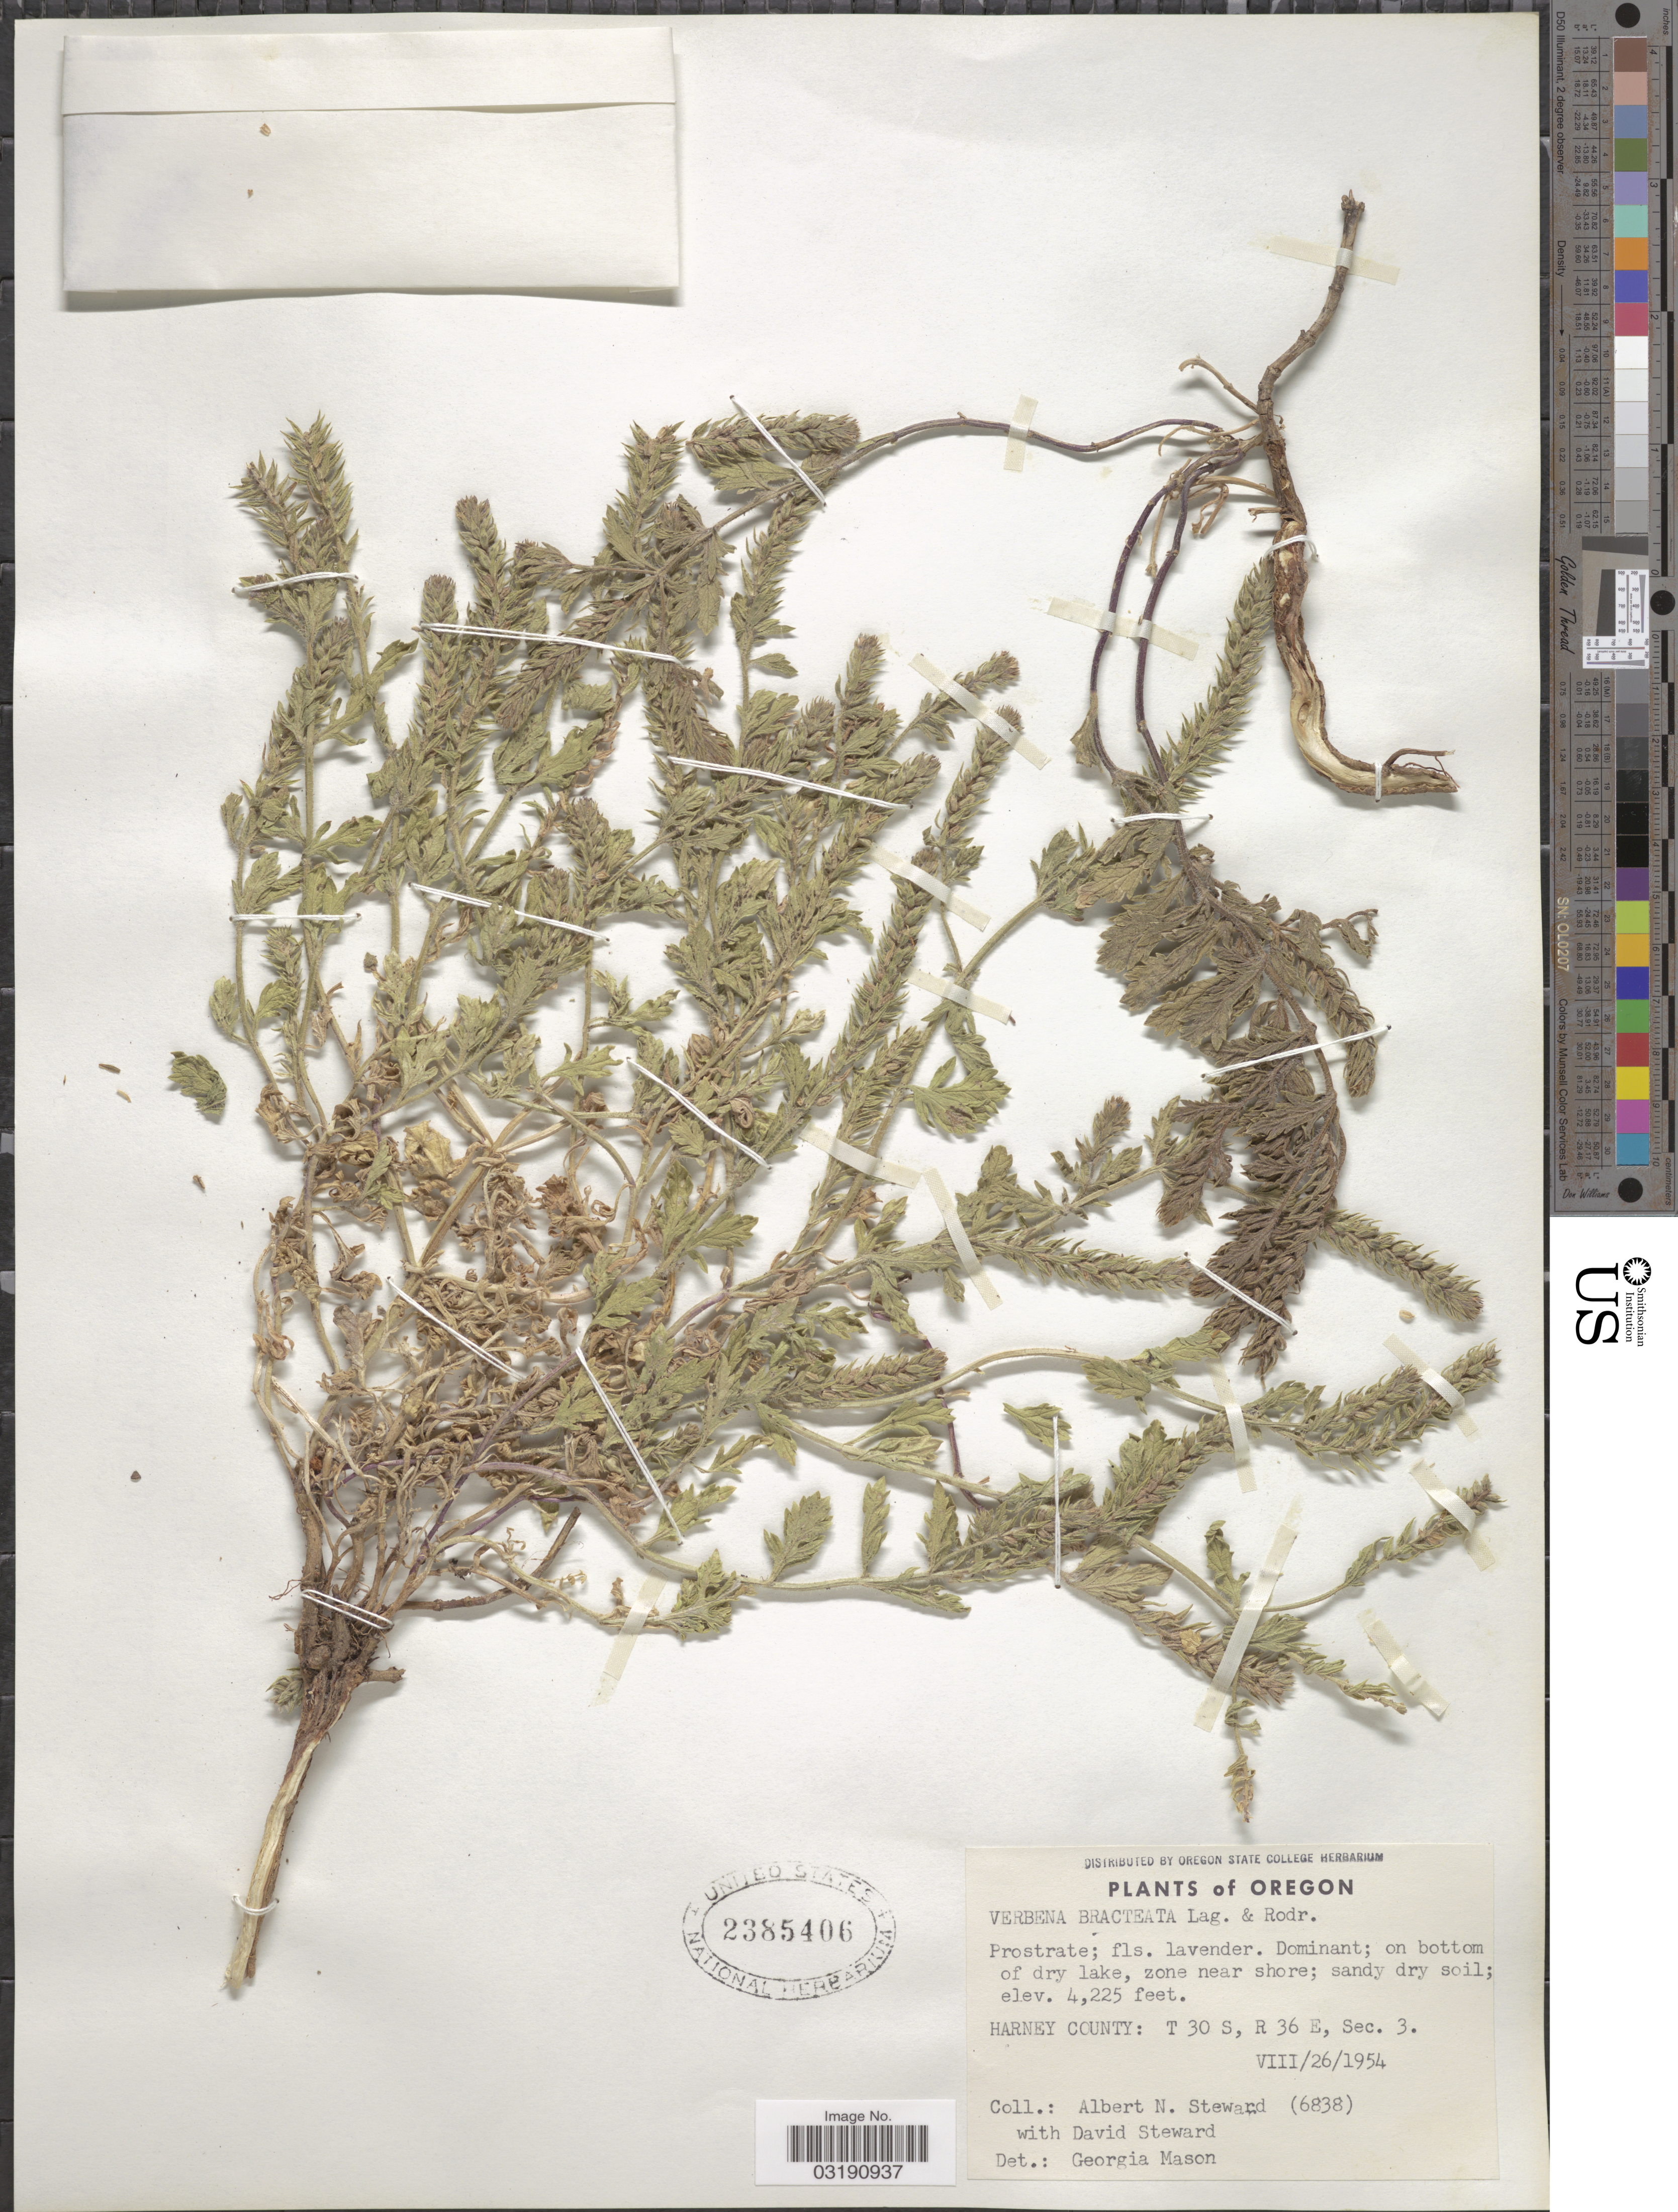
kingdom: Plantae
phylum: Tracheophyta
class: Magnoliopsida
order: Lamiales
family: Verbenaceae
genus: Verbena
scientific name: Verbena bracteata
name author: Cav. ex Lag. & Rodr.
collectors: A. N. Steward & D. Steward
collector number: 6838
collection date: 1954-08-26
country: United States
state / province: Oregon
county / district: Harney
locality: Harney County: T 30 S, R 36 E, Sec. 3.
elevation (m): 1288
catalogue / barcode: US 2385406